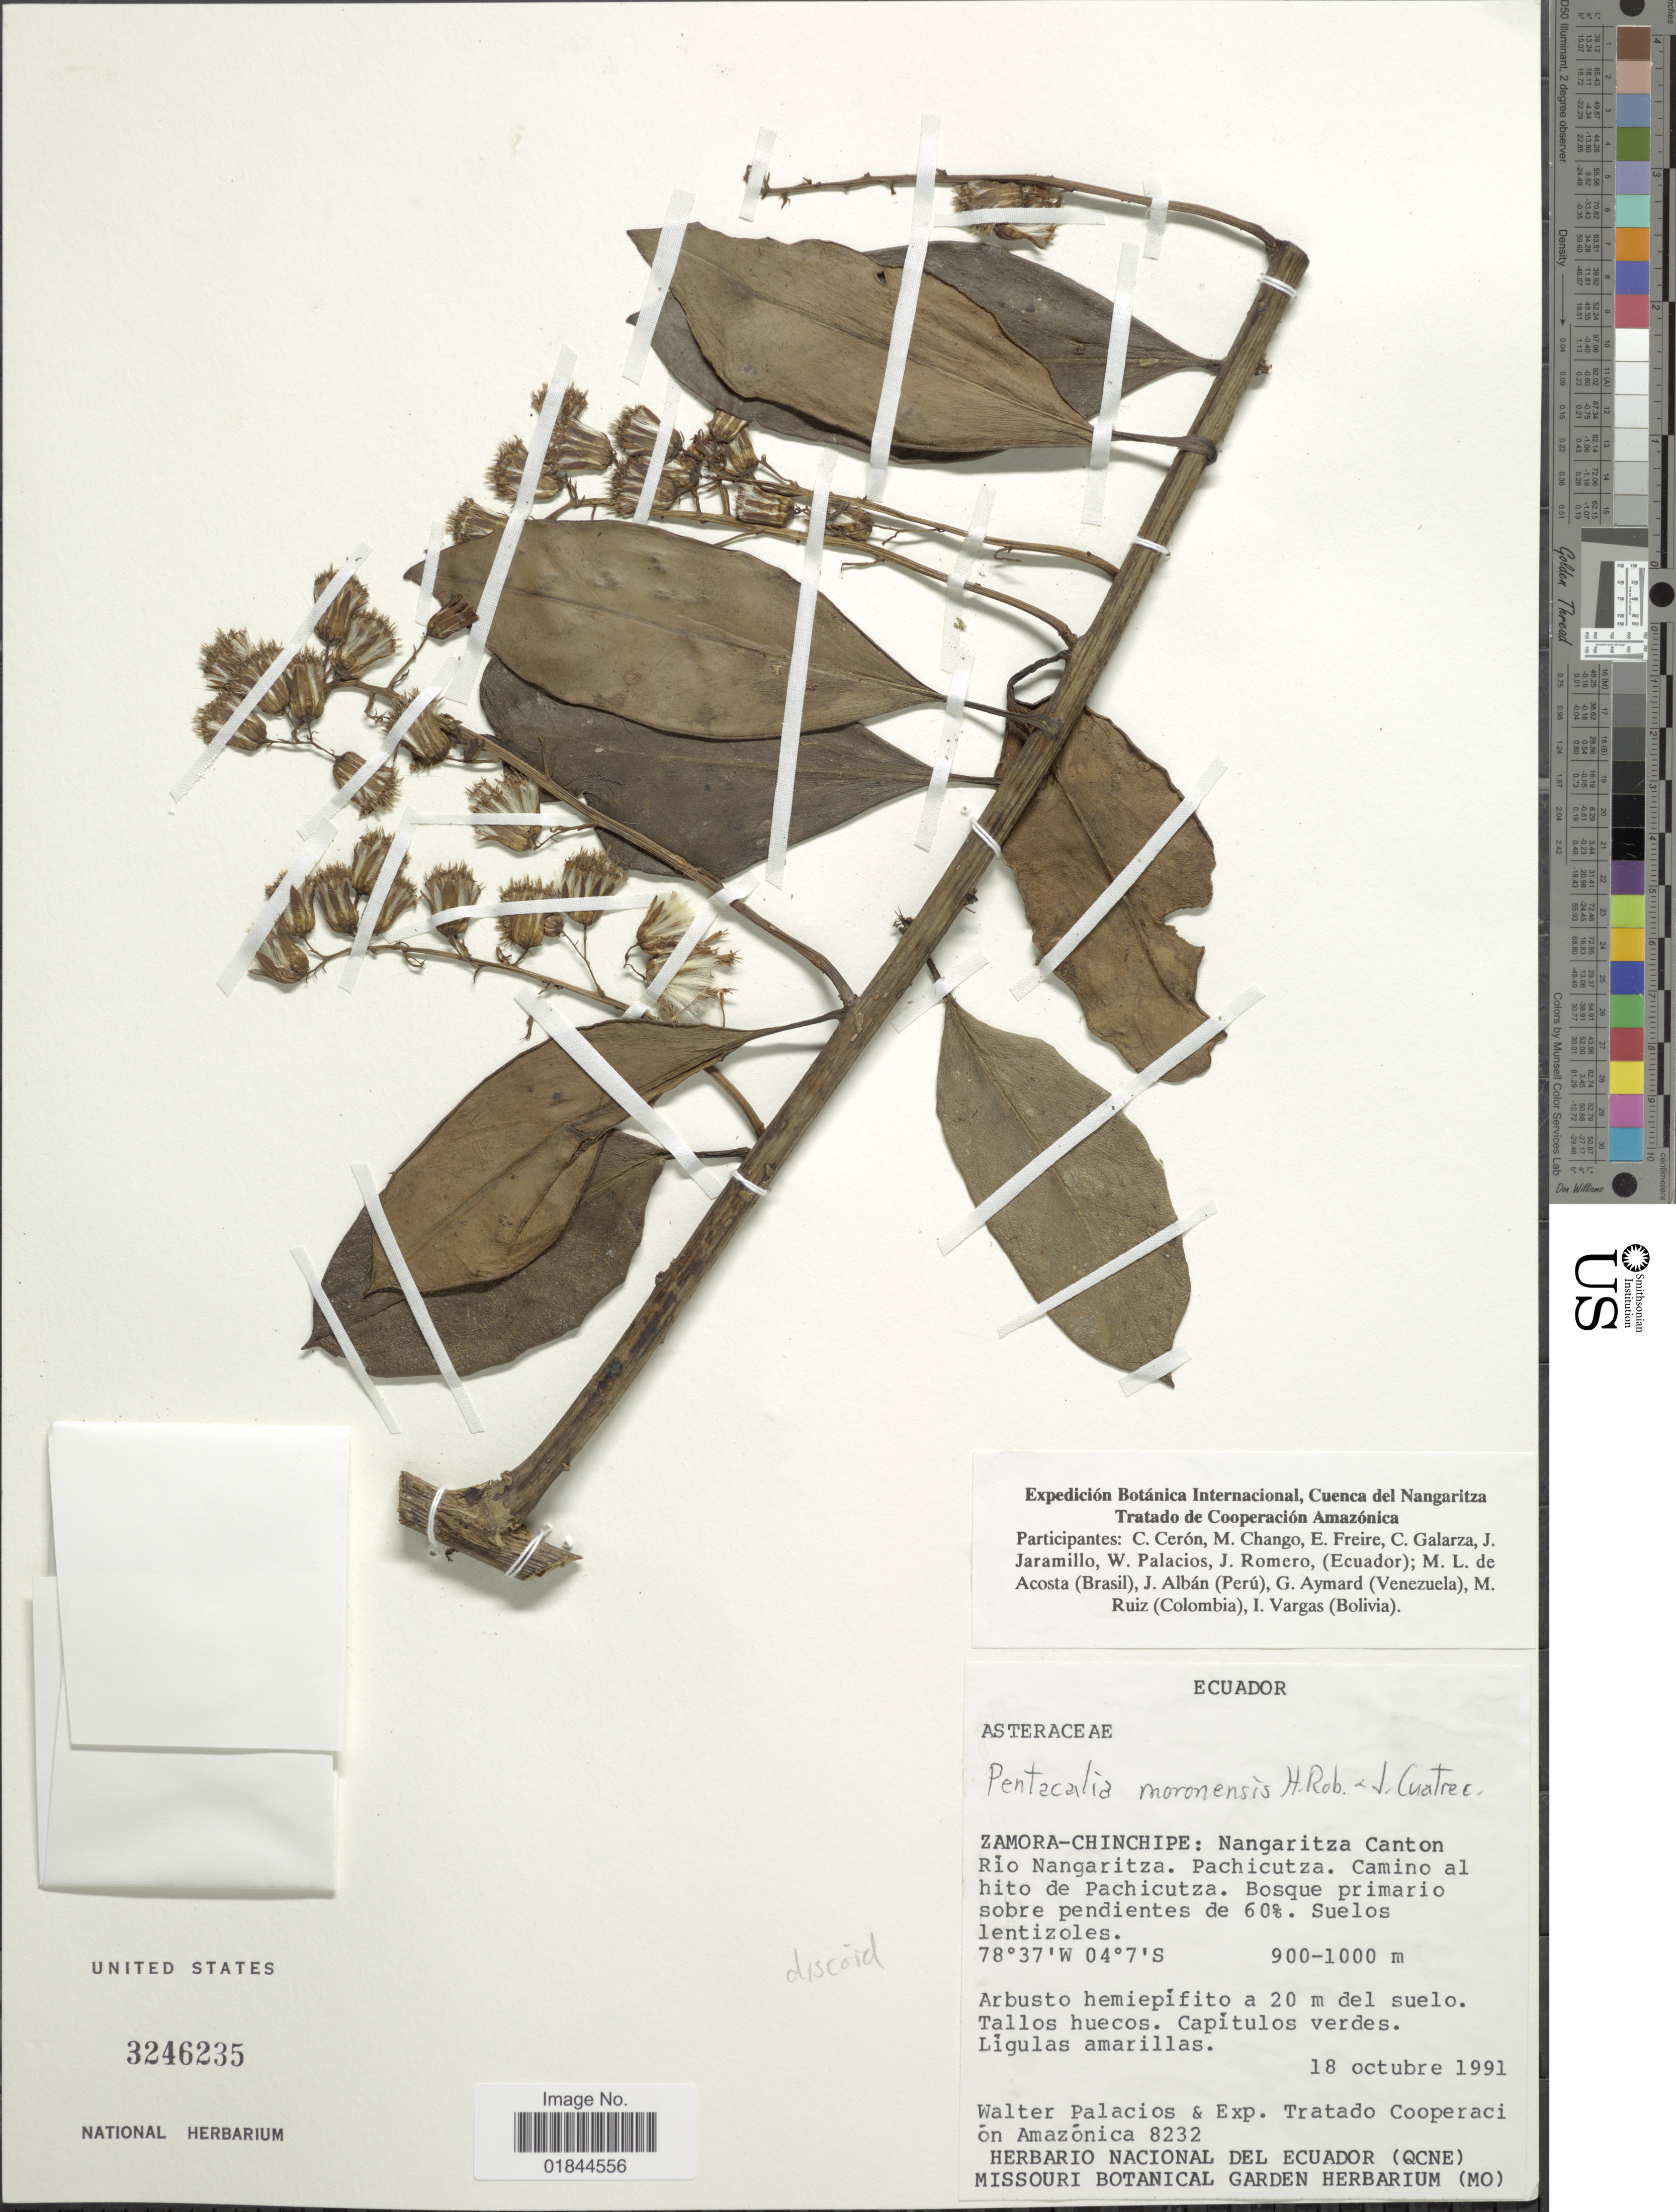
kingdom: Plantae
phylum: Tracheophyta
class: Magnoliopsida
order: Asterales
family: Asteraceae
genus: Pentacalia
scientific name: Pentacalia moronensis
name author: H. Rob. & Cuatrec.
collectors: W. Palacios & Exp. Tratado Cooperación Amazónica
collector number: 8232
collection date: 1991-10-18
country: Ecuador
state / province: Zamora-Chinchipe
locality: Nangaritza Canton Rio Nangaritza, Pachicutza, camino al hito de Pachicutza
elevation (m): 900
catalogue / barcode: US 3246235